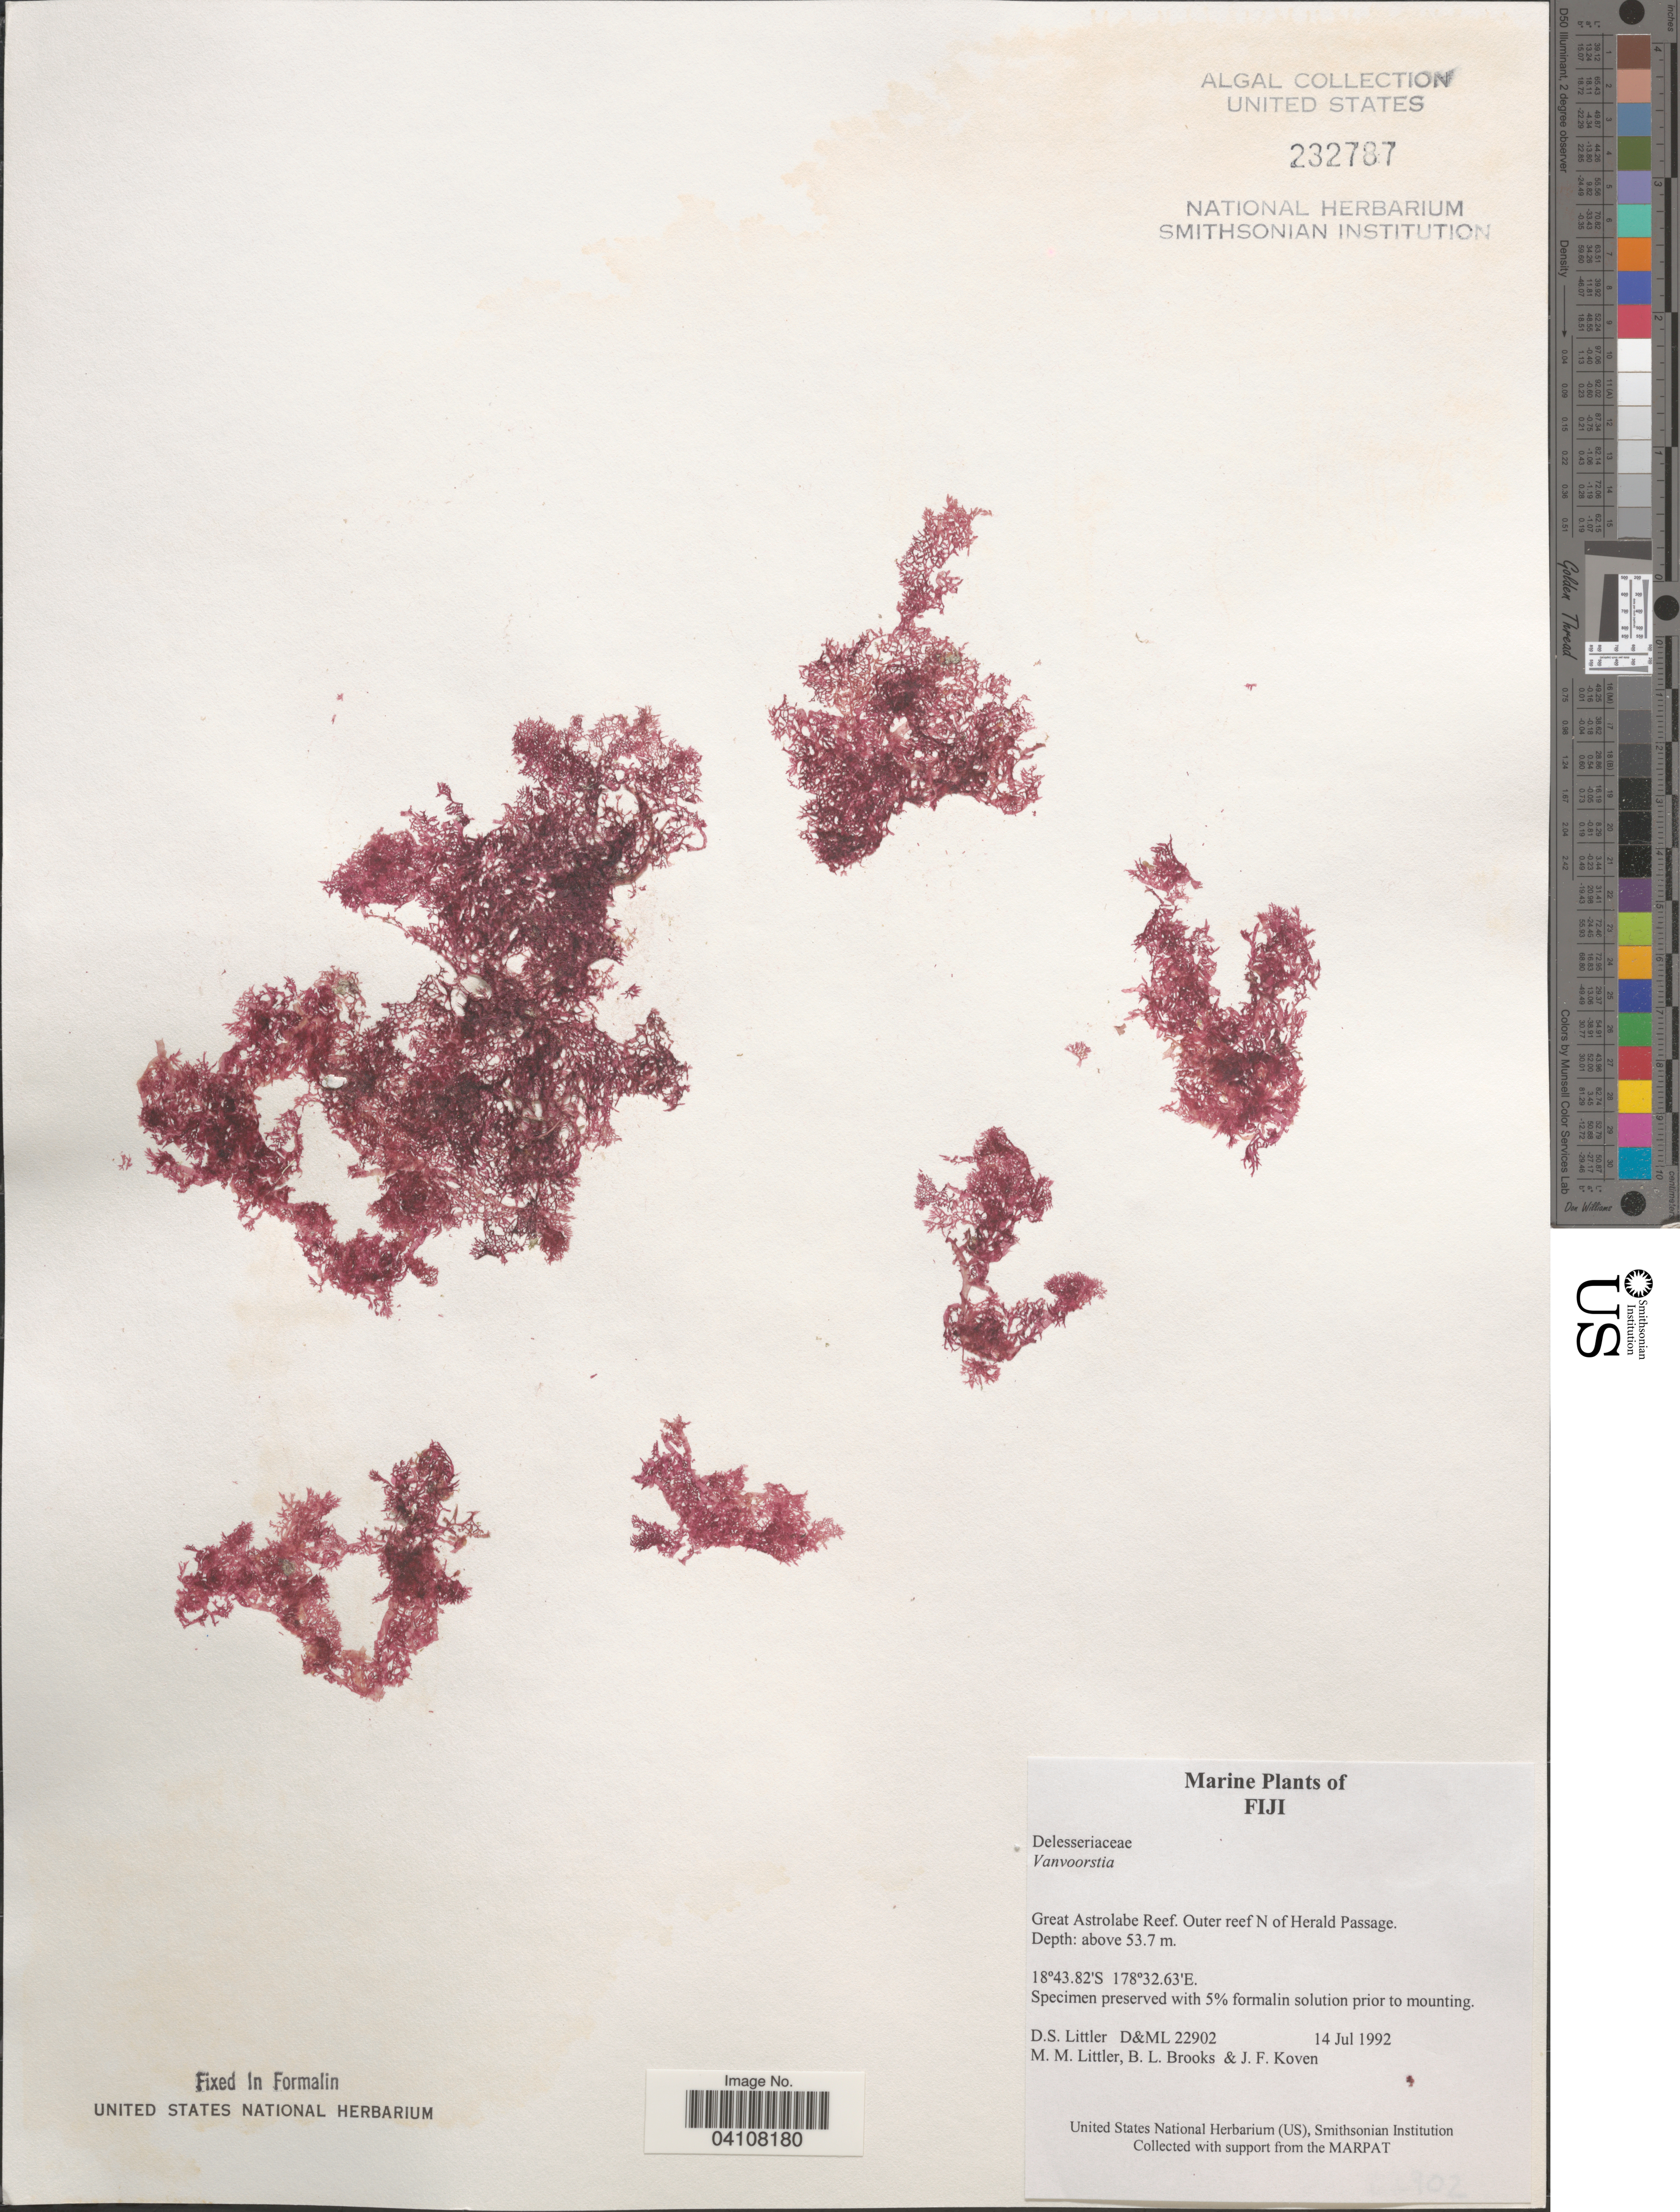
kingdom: Plantae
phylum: Rhodophyta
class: Florideophyceae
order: Ceramiales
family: Delesseriaceae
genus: Vanvoorstia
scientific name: Vanvoorstia sp.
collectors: D. S. Littler, B. Brooks & J. Koven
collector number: D&ML22902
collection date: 1992-07-14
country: Fiji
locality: Great Astrolabe Reef. Outer reef N of Herald Passage.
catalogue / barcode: US 232787